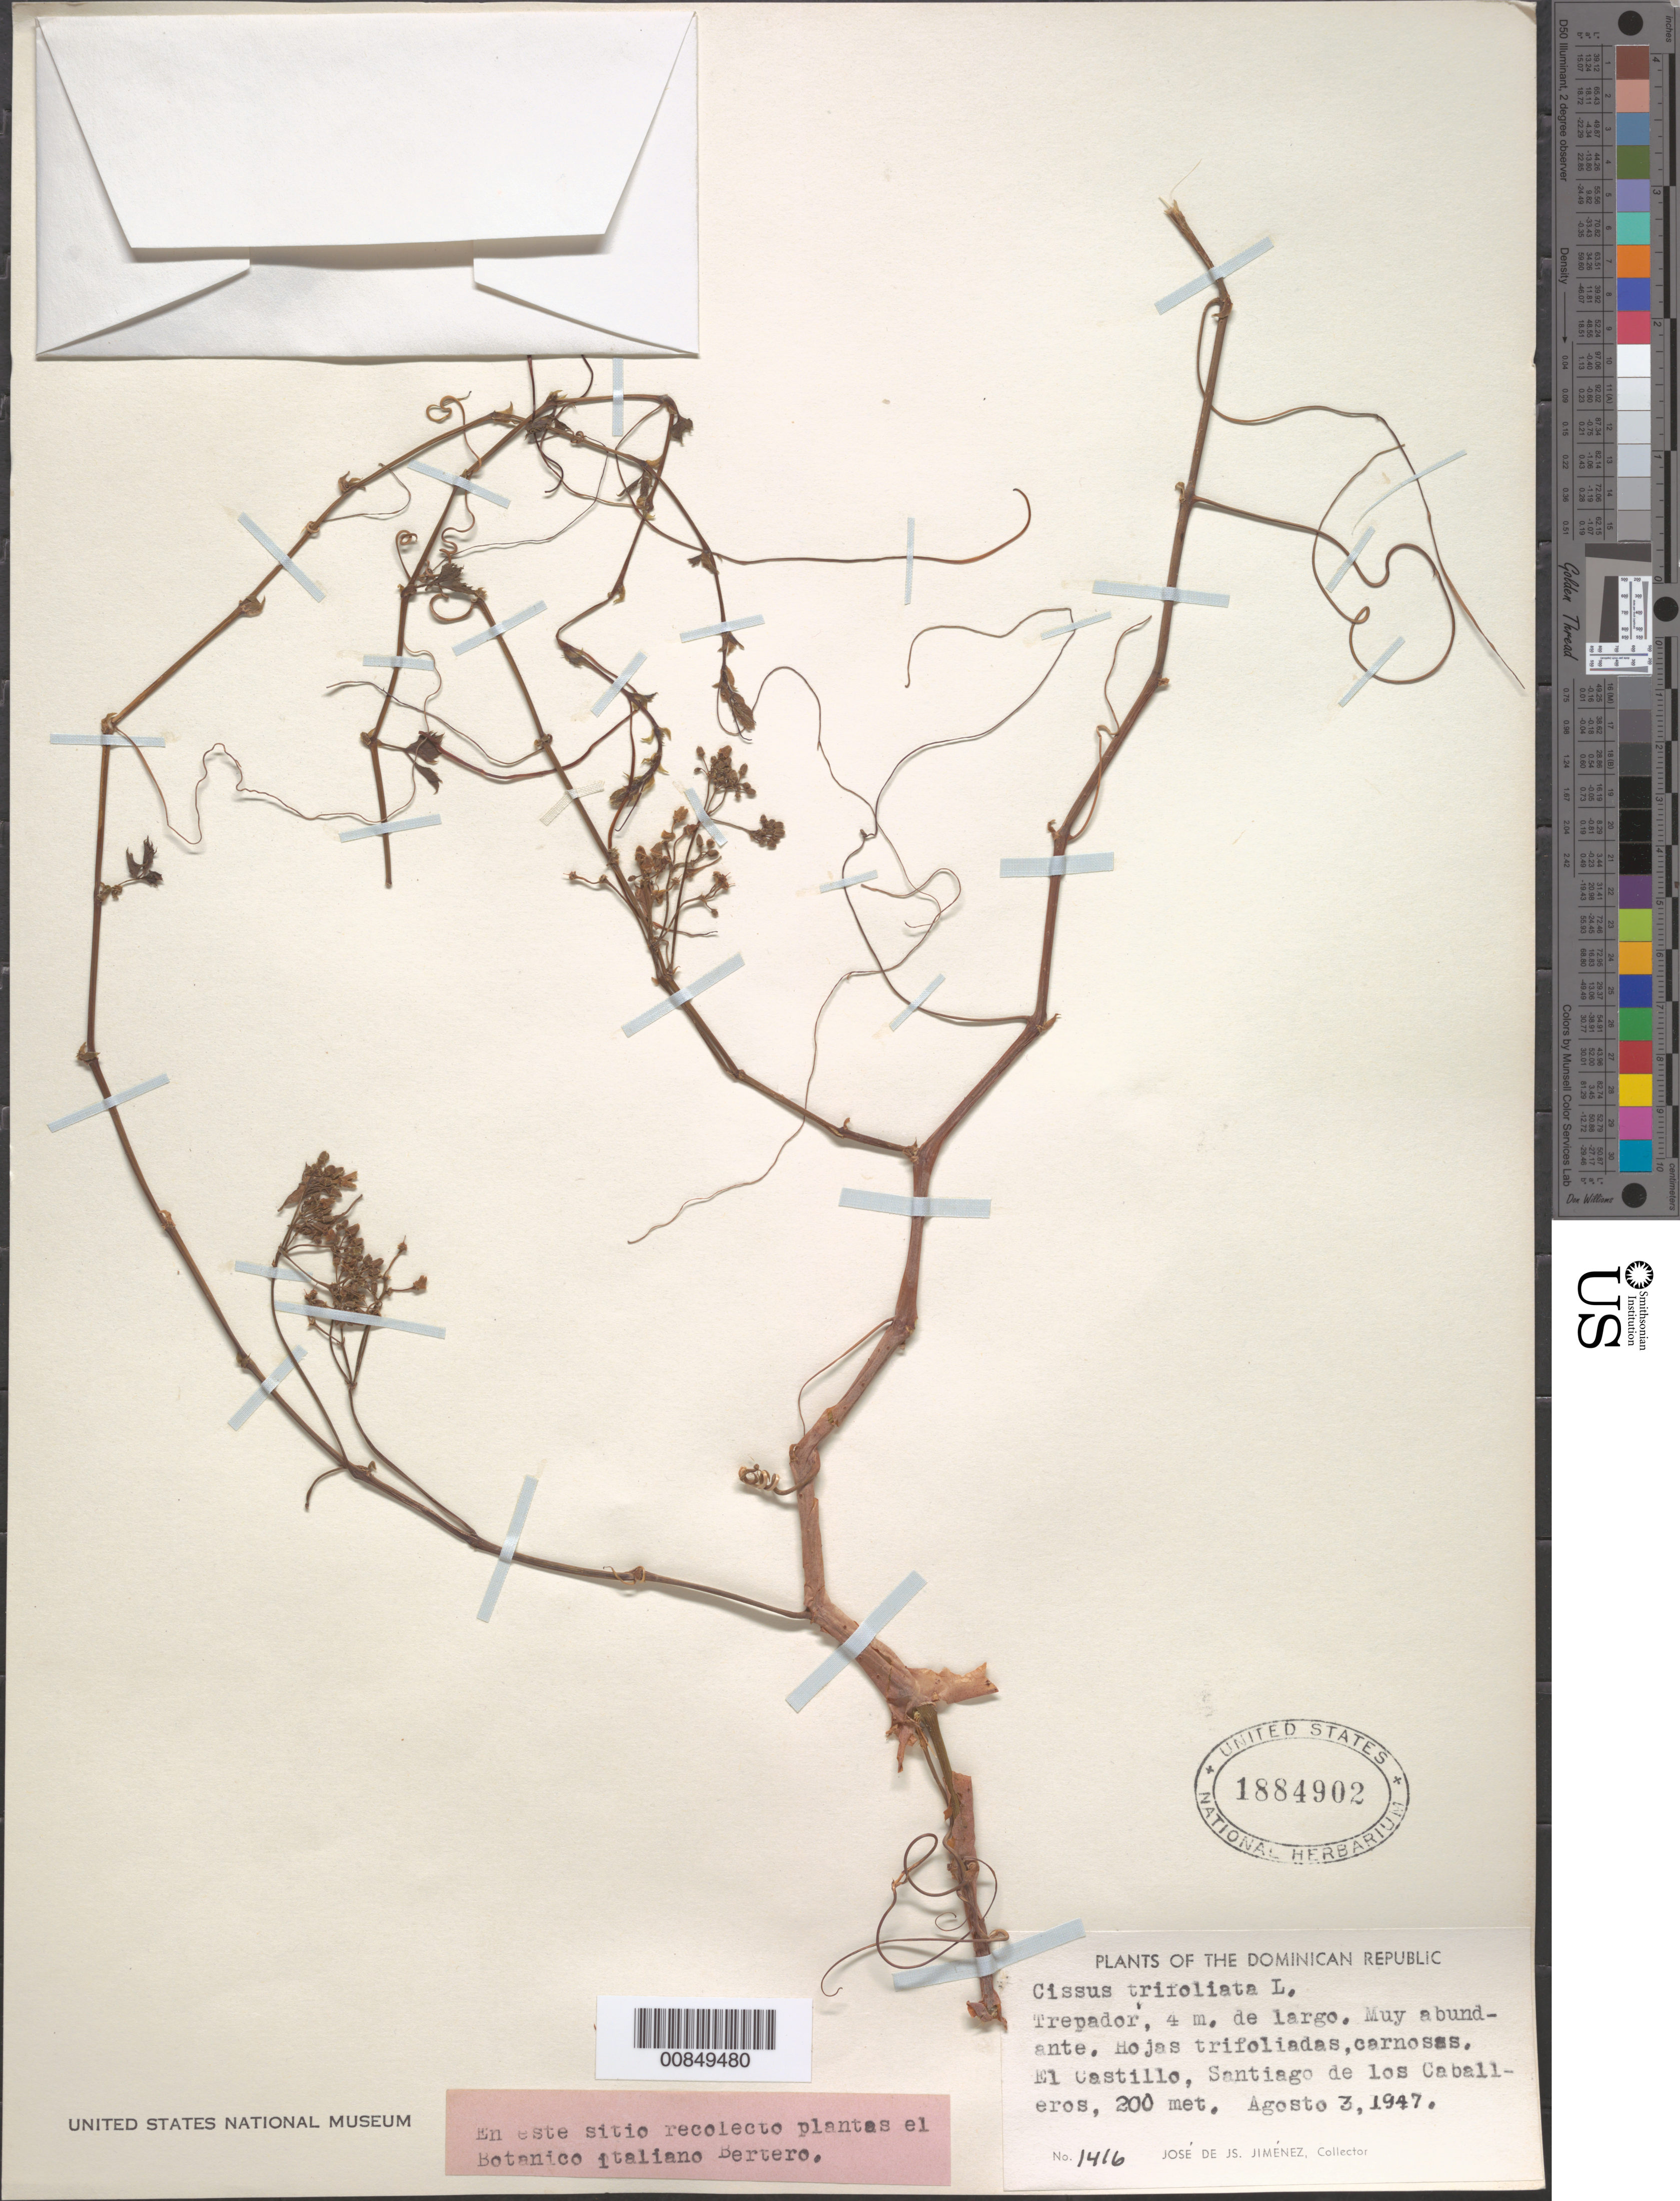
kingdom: Plantae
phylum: Tracheophyta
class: Magnoliopsida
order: Vitales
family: Vitaceae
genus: Cissus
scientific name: Cissus trifoliata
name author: (L.) L.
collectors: J. J. Jiménez Almonte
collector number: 1416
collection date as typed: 03 Aug 1947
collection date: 1947-08-03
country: Dominican Republic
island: Hispaniola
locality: El Castillo, Santiago de los Caballeros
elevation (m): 200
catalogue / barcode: US 1884902